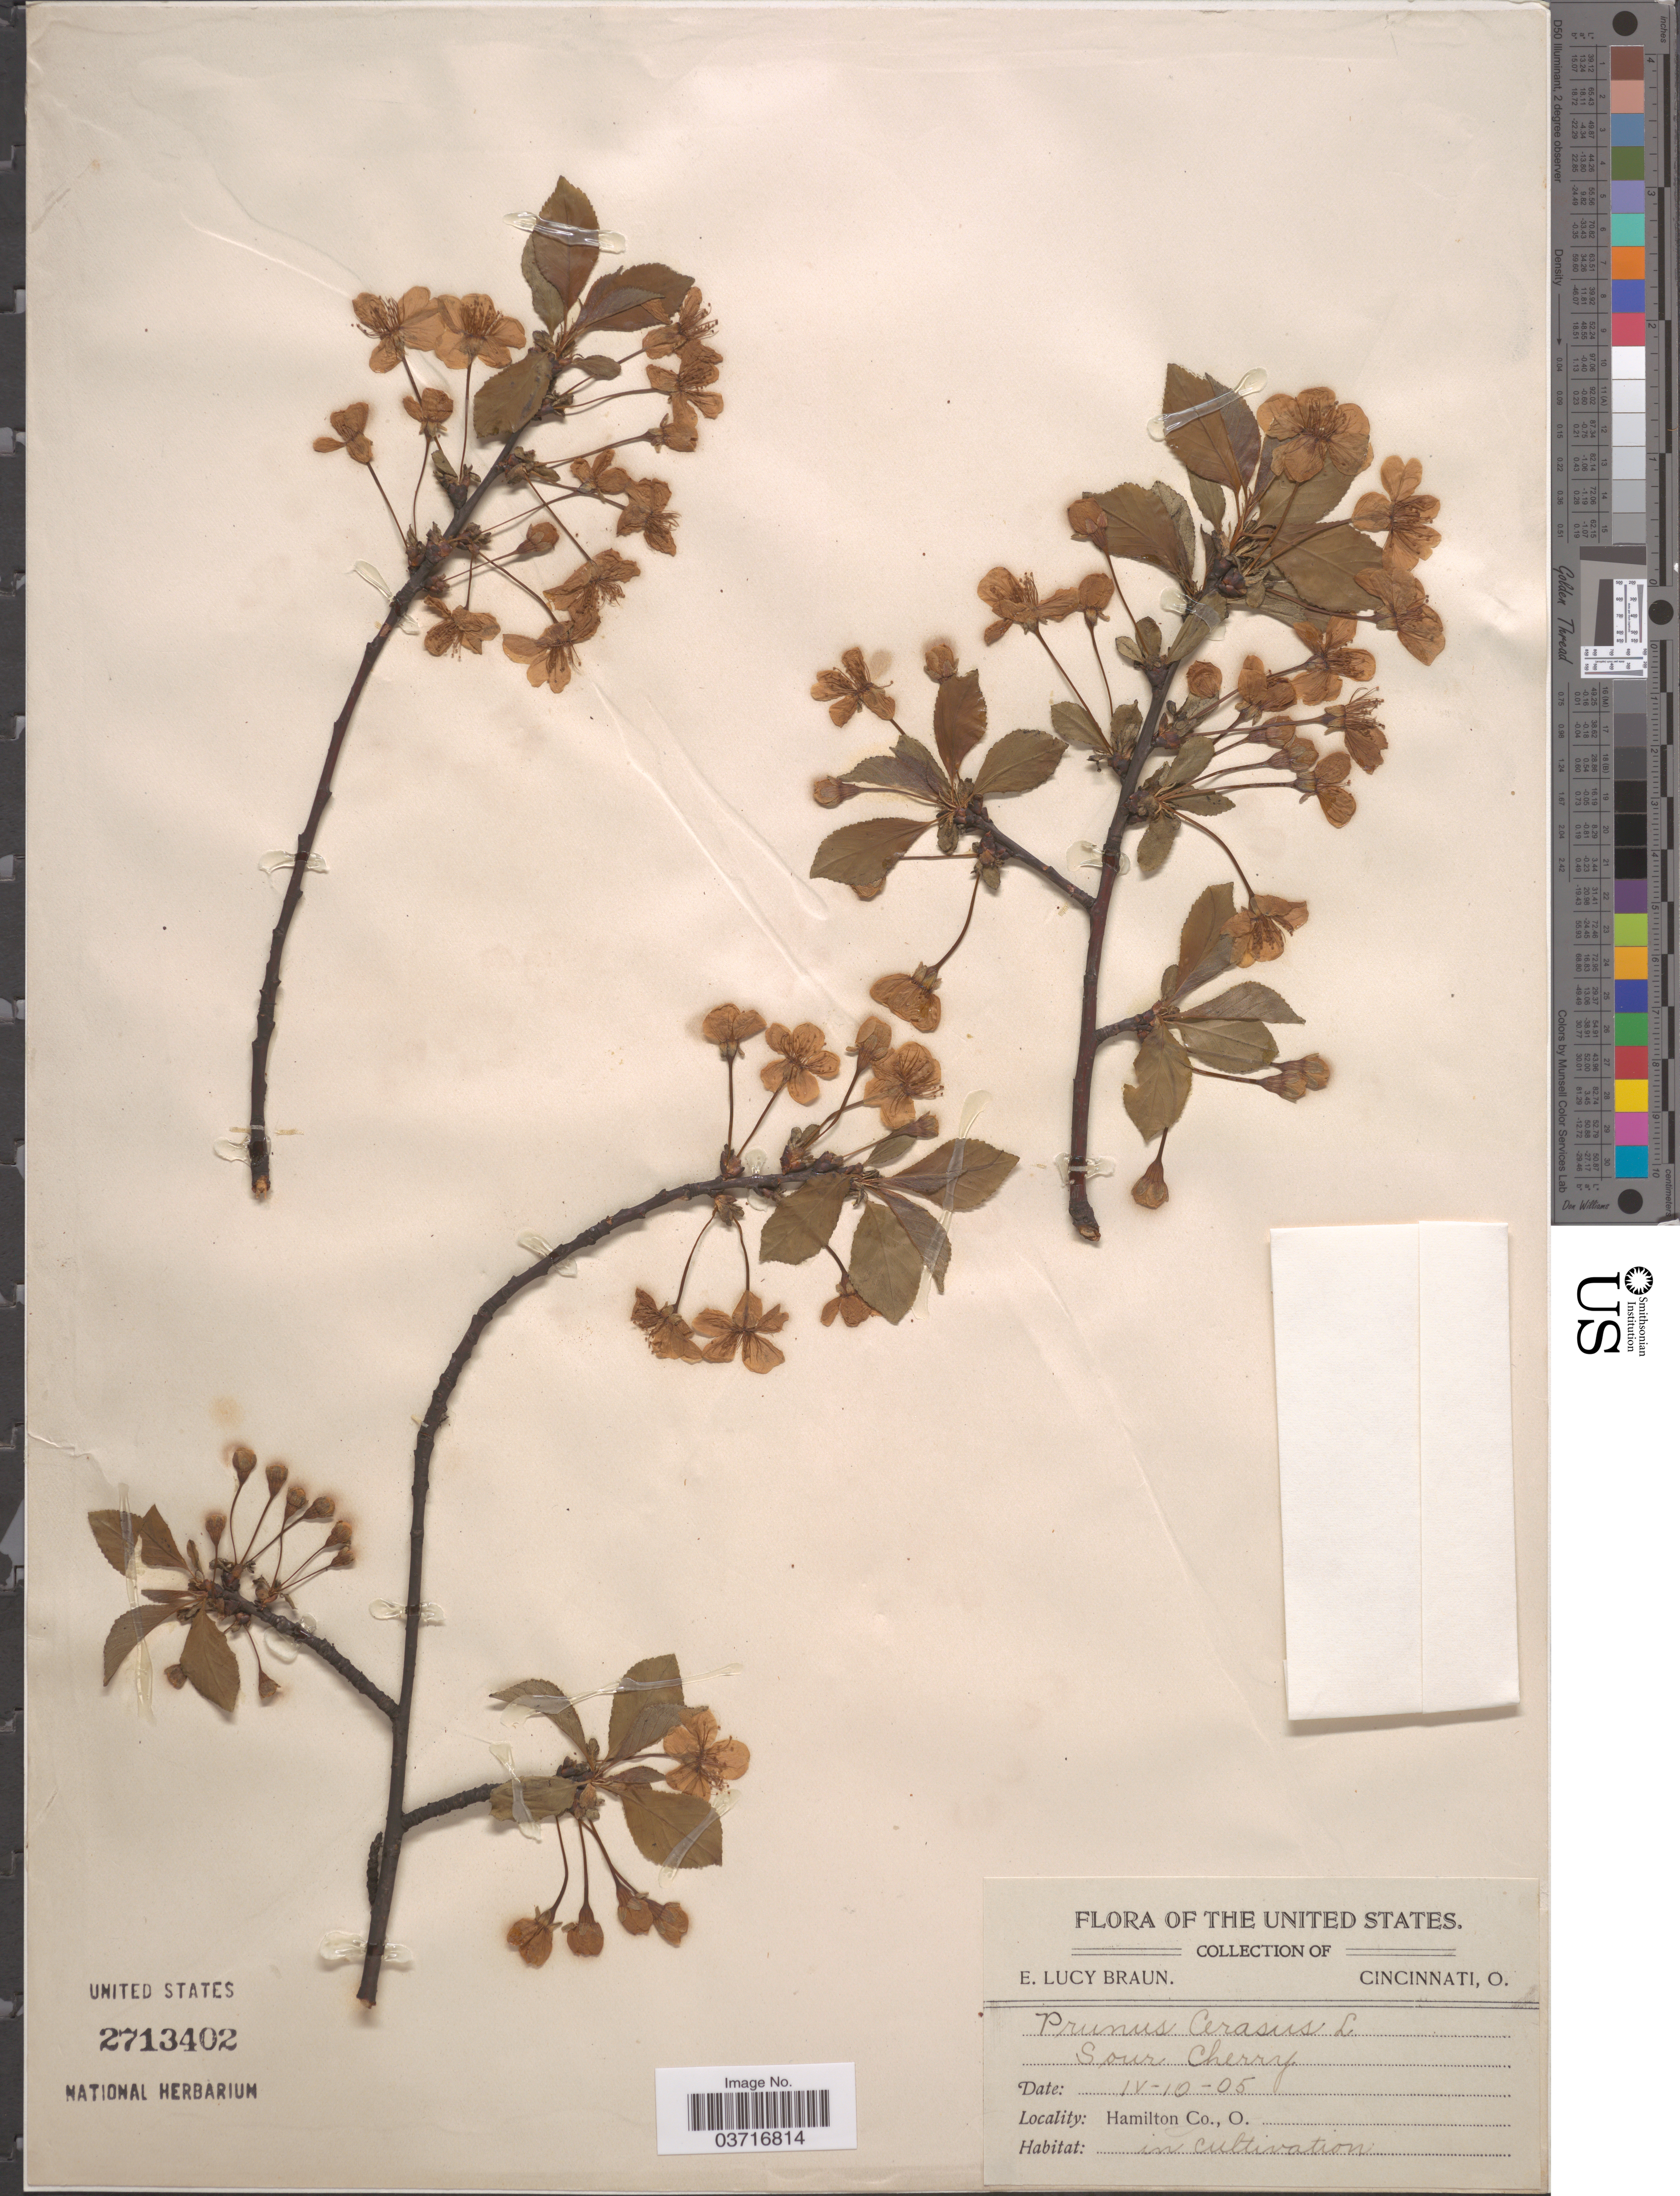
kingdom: Plantae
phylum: Tracheophyta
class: Magnoliopsida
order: Rosales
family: Rosaceae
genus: Prunus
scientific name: Prunus cerasus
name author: L.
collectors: E. L. Braun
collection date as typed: Transcribed d/m/y: 10/4/5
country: United States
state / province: Ohio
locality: Hamilton Co.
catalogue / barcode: US 2713402